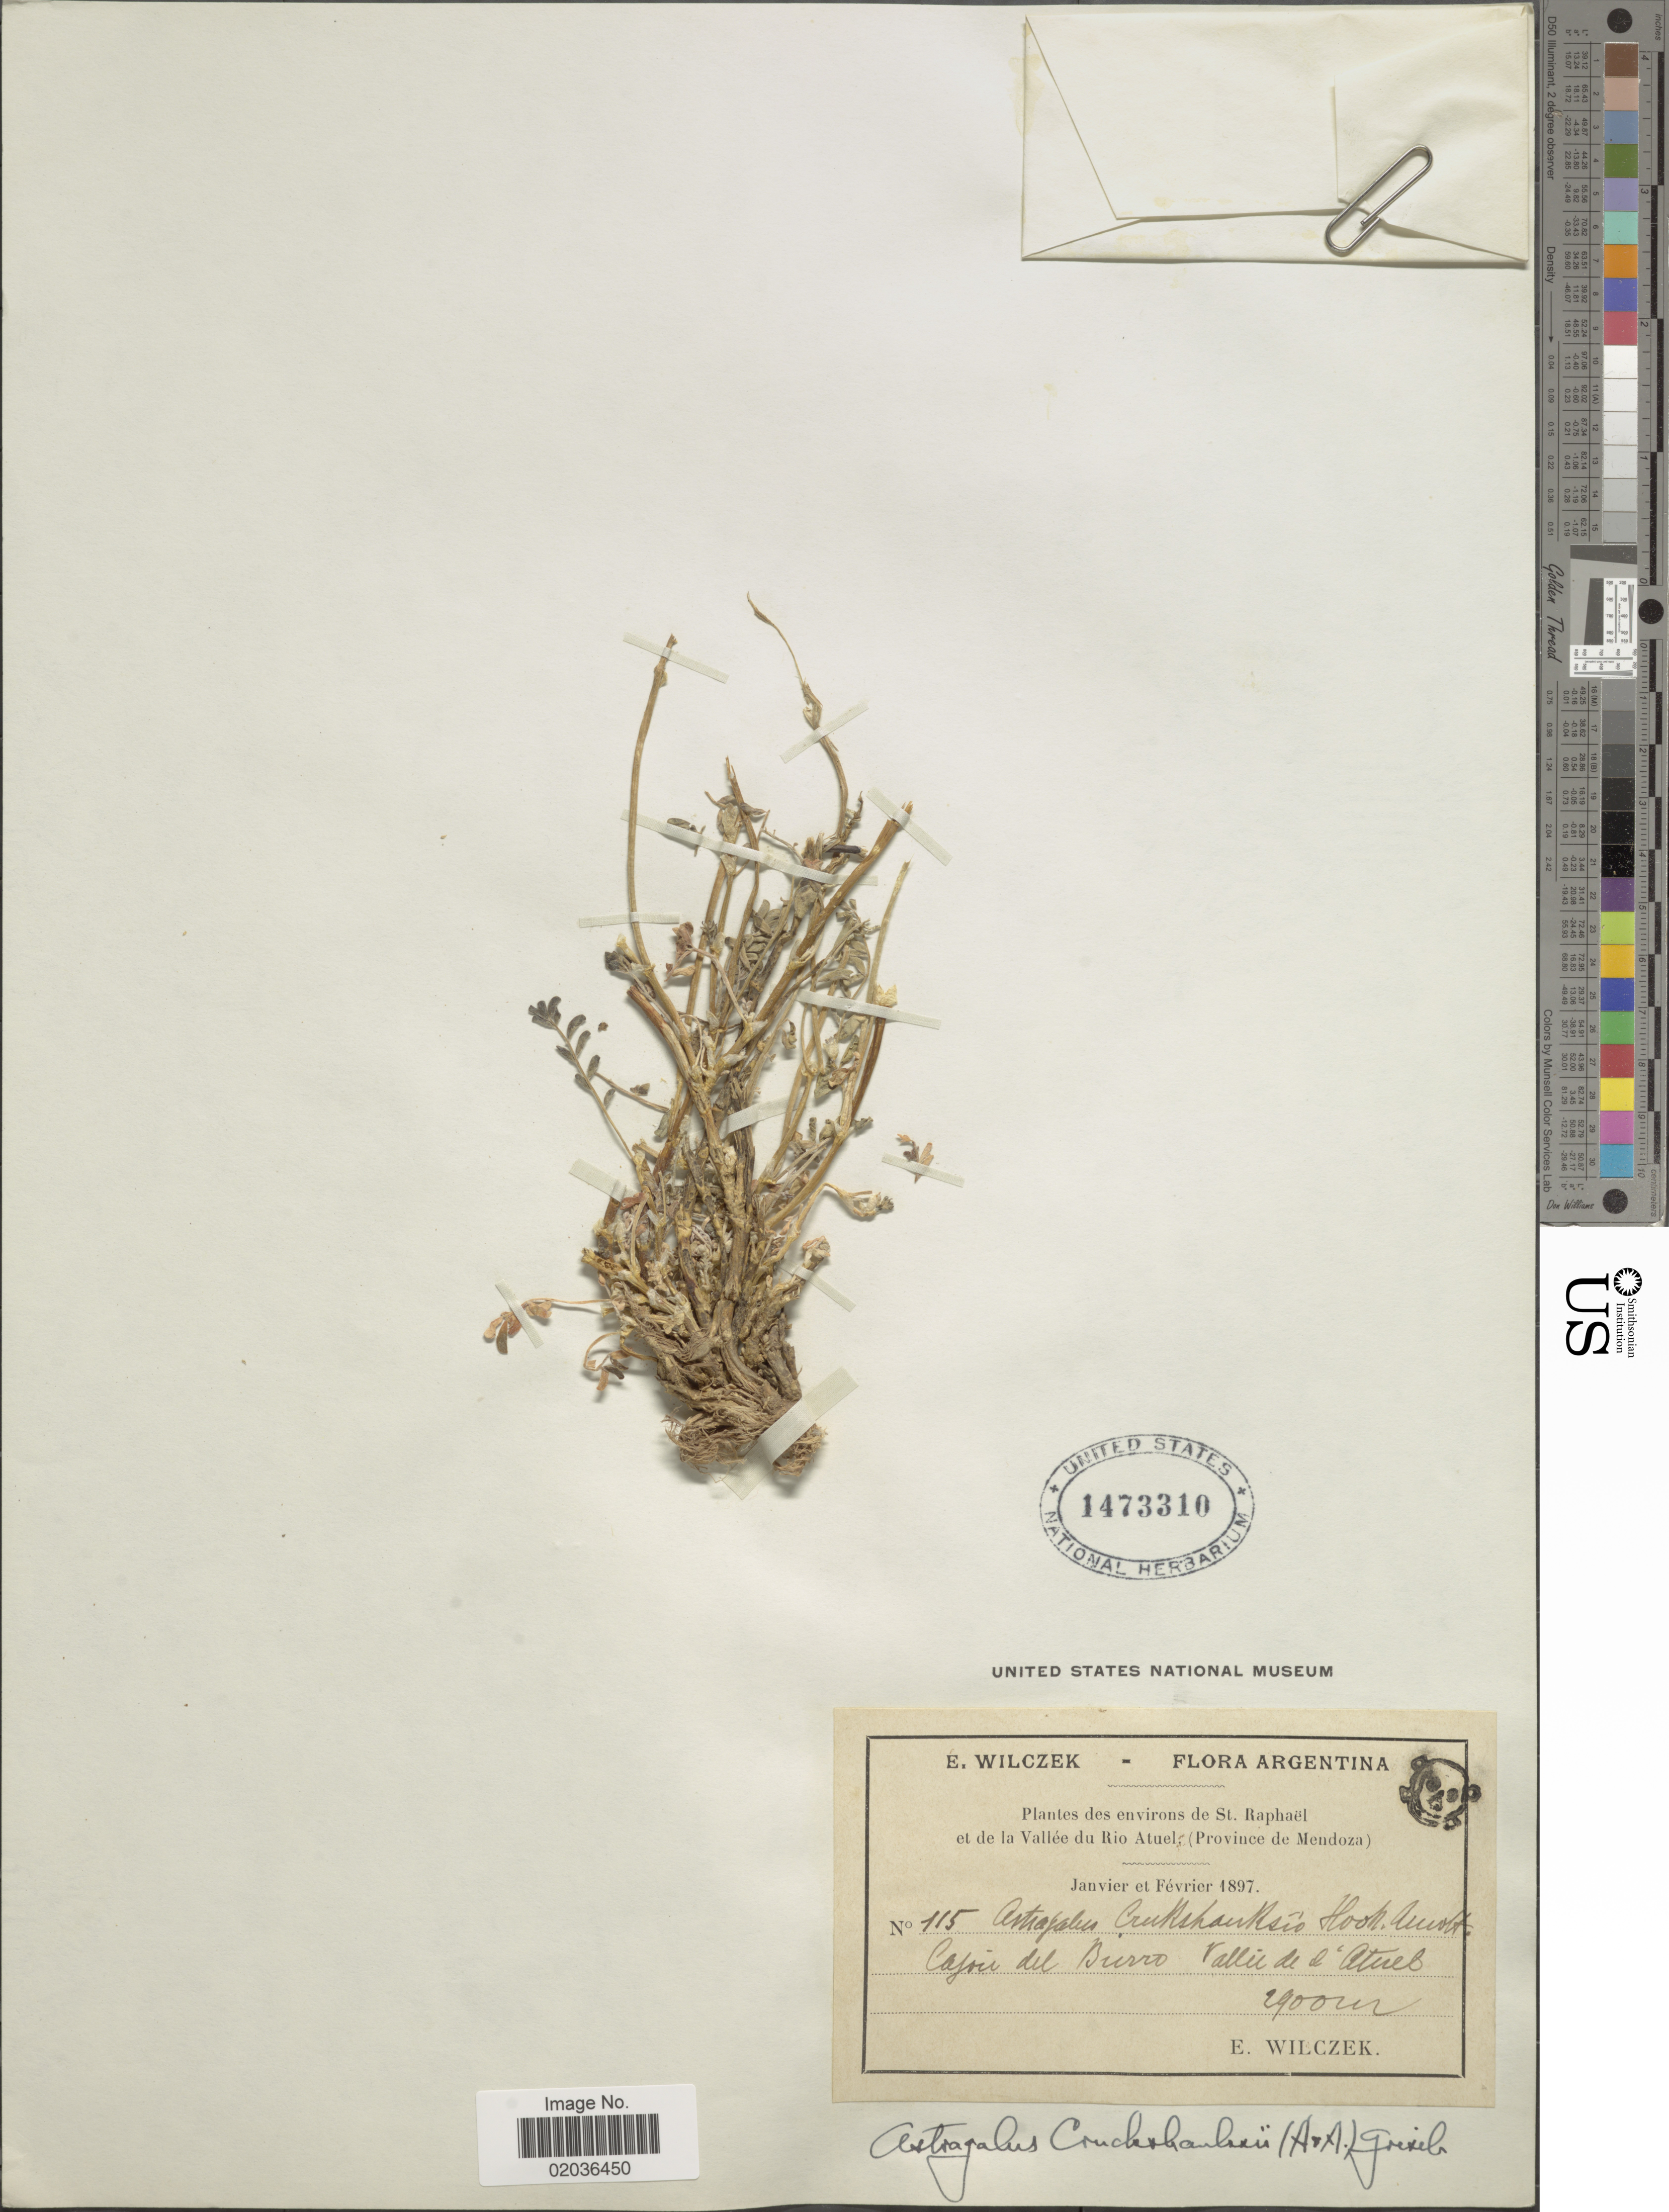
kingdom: Plantae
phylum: Tracheophyta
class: Magnoliopsida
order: Fabales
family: Fabaceae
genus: Astragalus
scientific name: Astragalus cruckshanksii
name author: (Hook. & Arn.) Griseb.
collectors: E. Wilczek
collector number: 115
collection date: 1897-01/1897-02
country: Argentina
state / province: Mendoza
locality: St. Raphael et de la Vallee du Rio Atuel; ( Province de Mendoza) Cajou del Burro, Valle de l' Atuel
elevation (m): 2900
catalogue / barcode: US 1473310